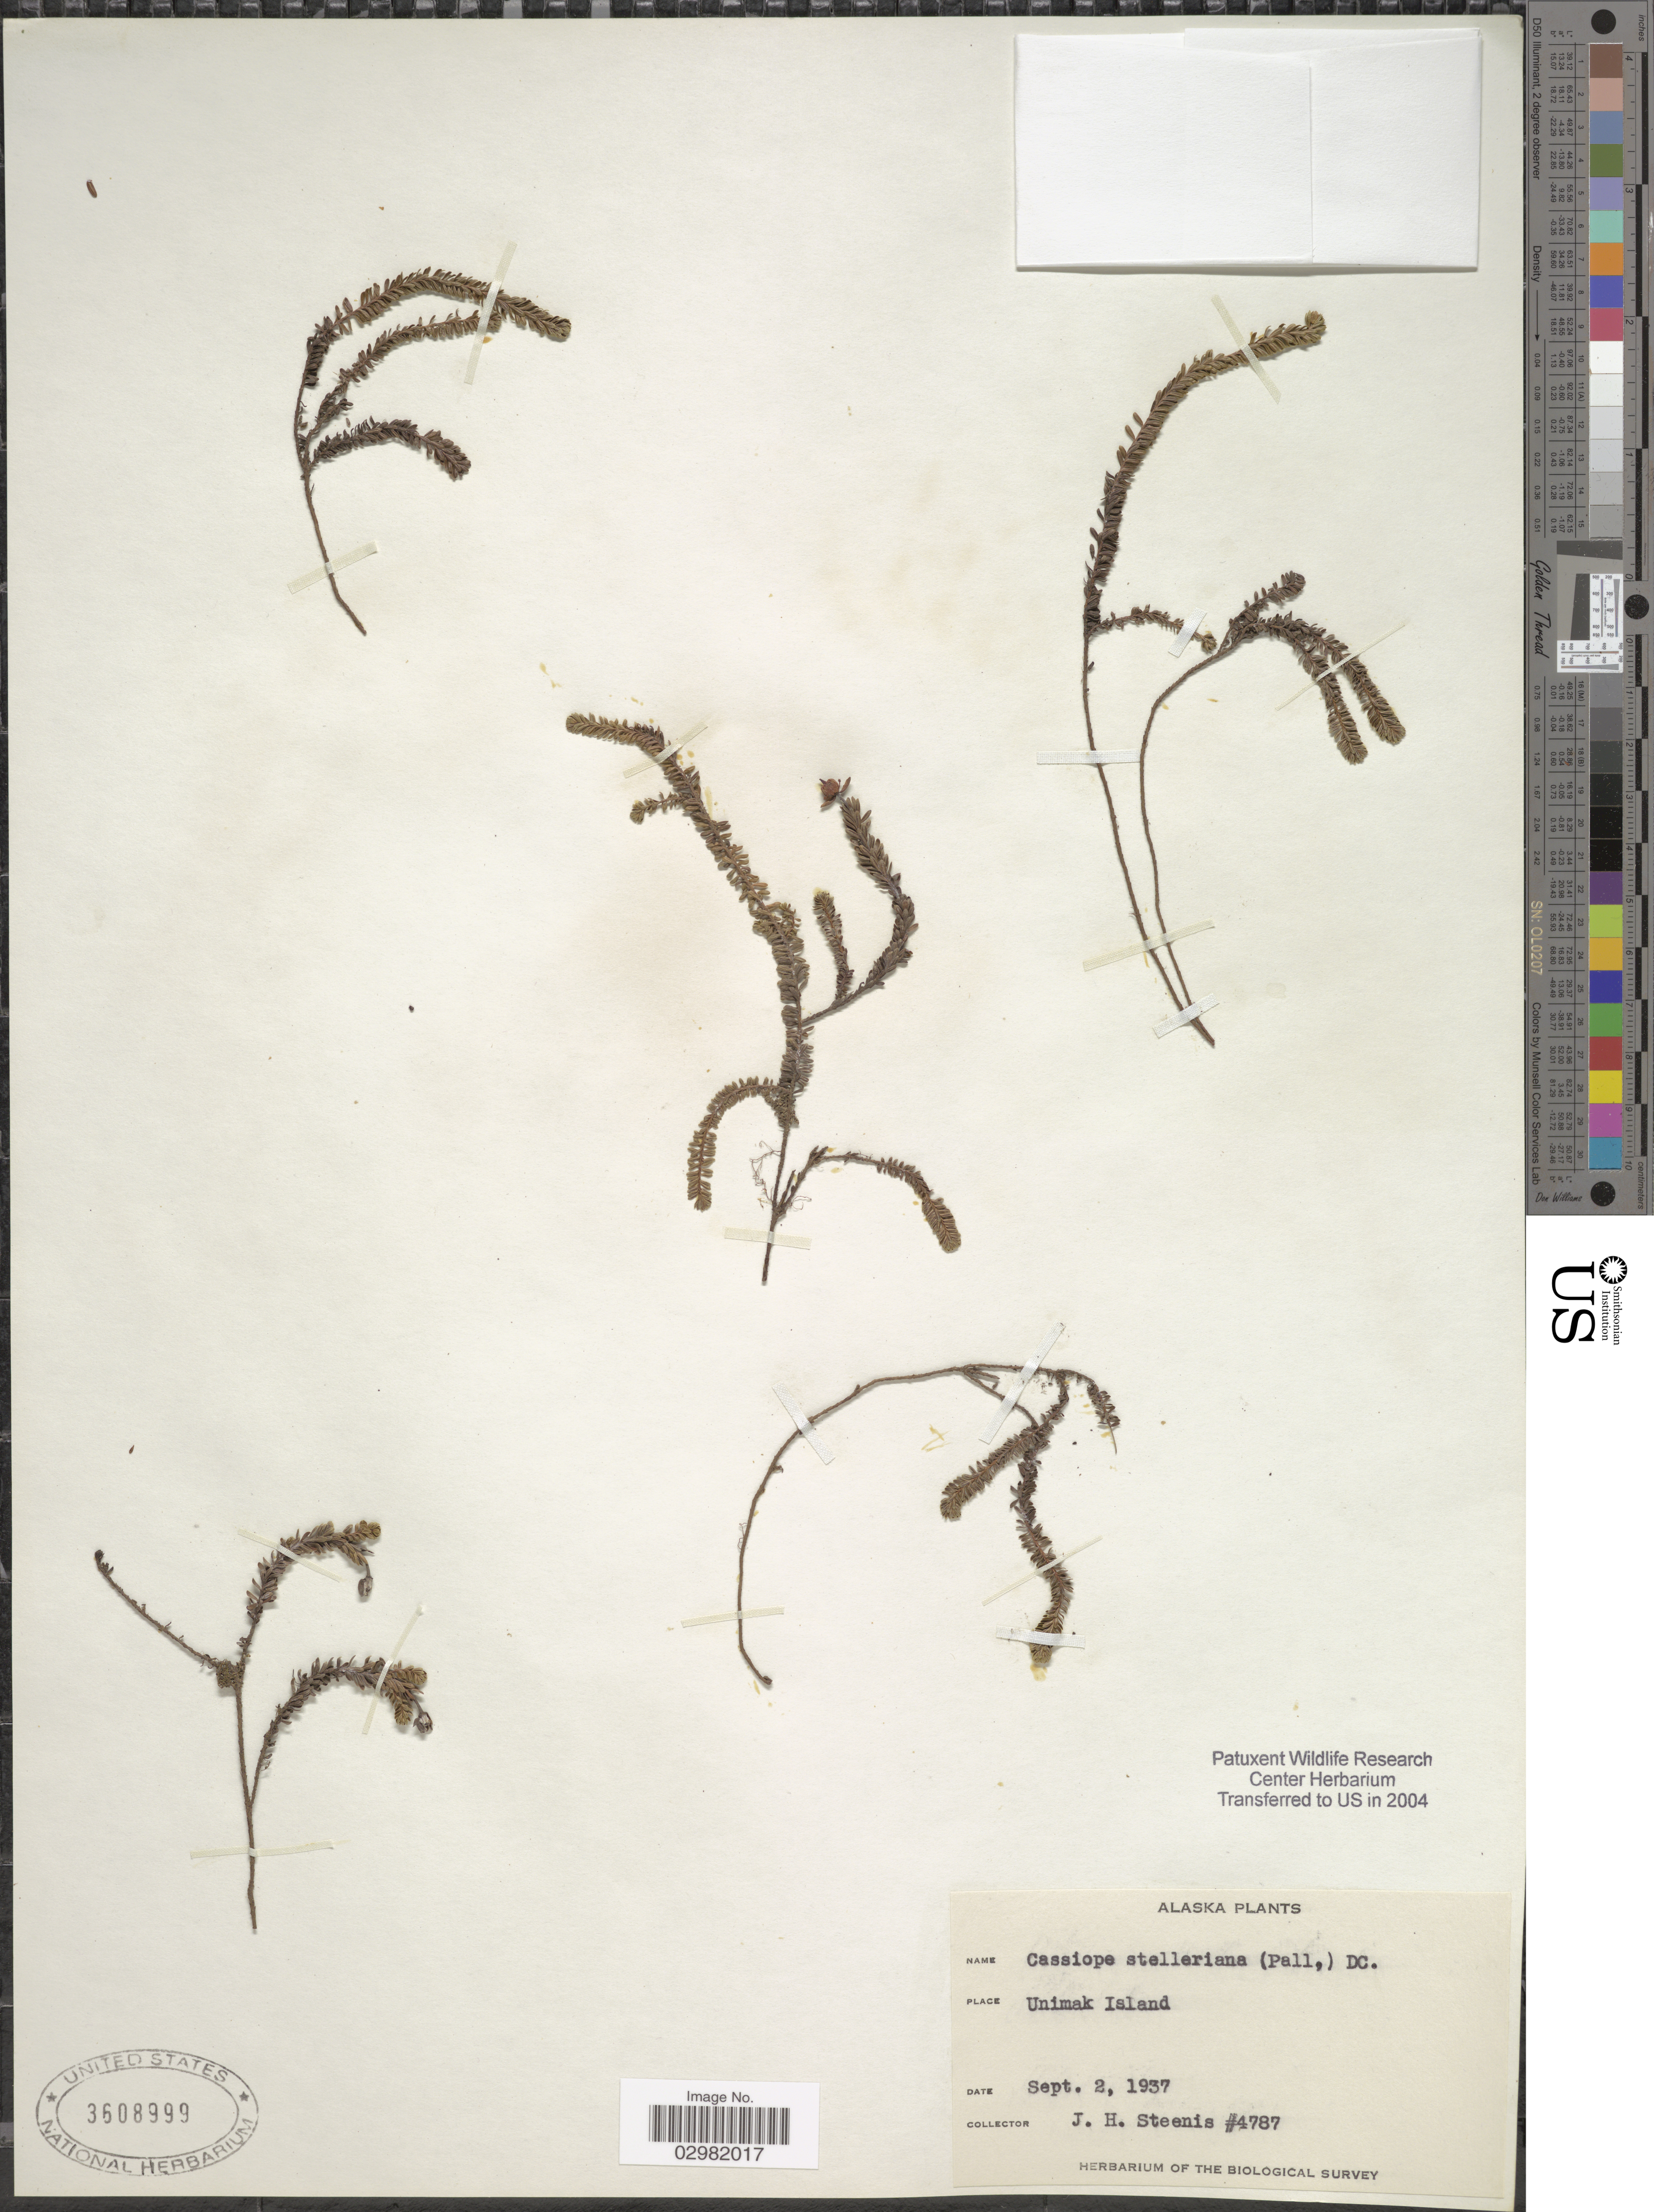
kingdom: Plantae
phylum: Tracheophyta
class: Magnoliopsida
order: Ericales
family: Ericaceae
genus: Cassiope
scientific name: Cassiope stelleriana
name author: (Pall.) DC.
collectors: J. H. Steenis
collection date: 1937-09-02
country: United States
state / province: Alaska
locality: Unimak Island.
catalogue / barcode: US 3608999